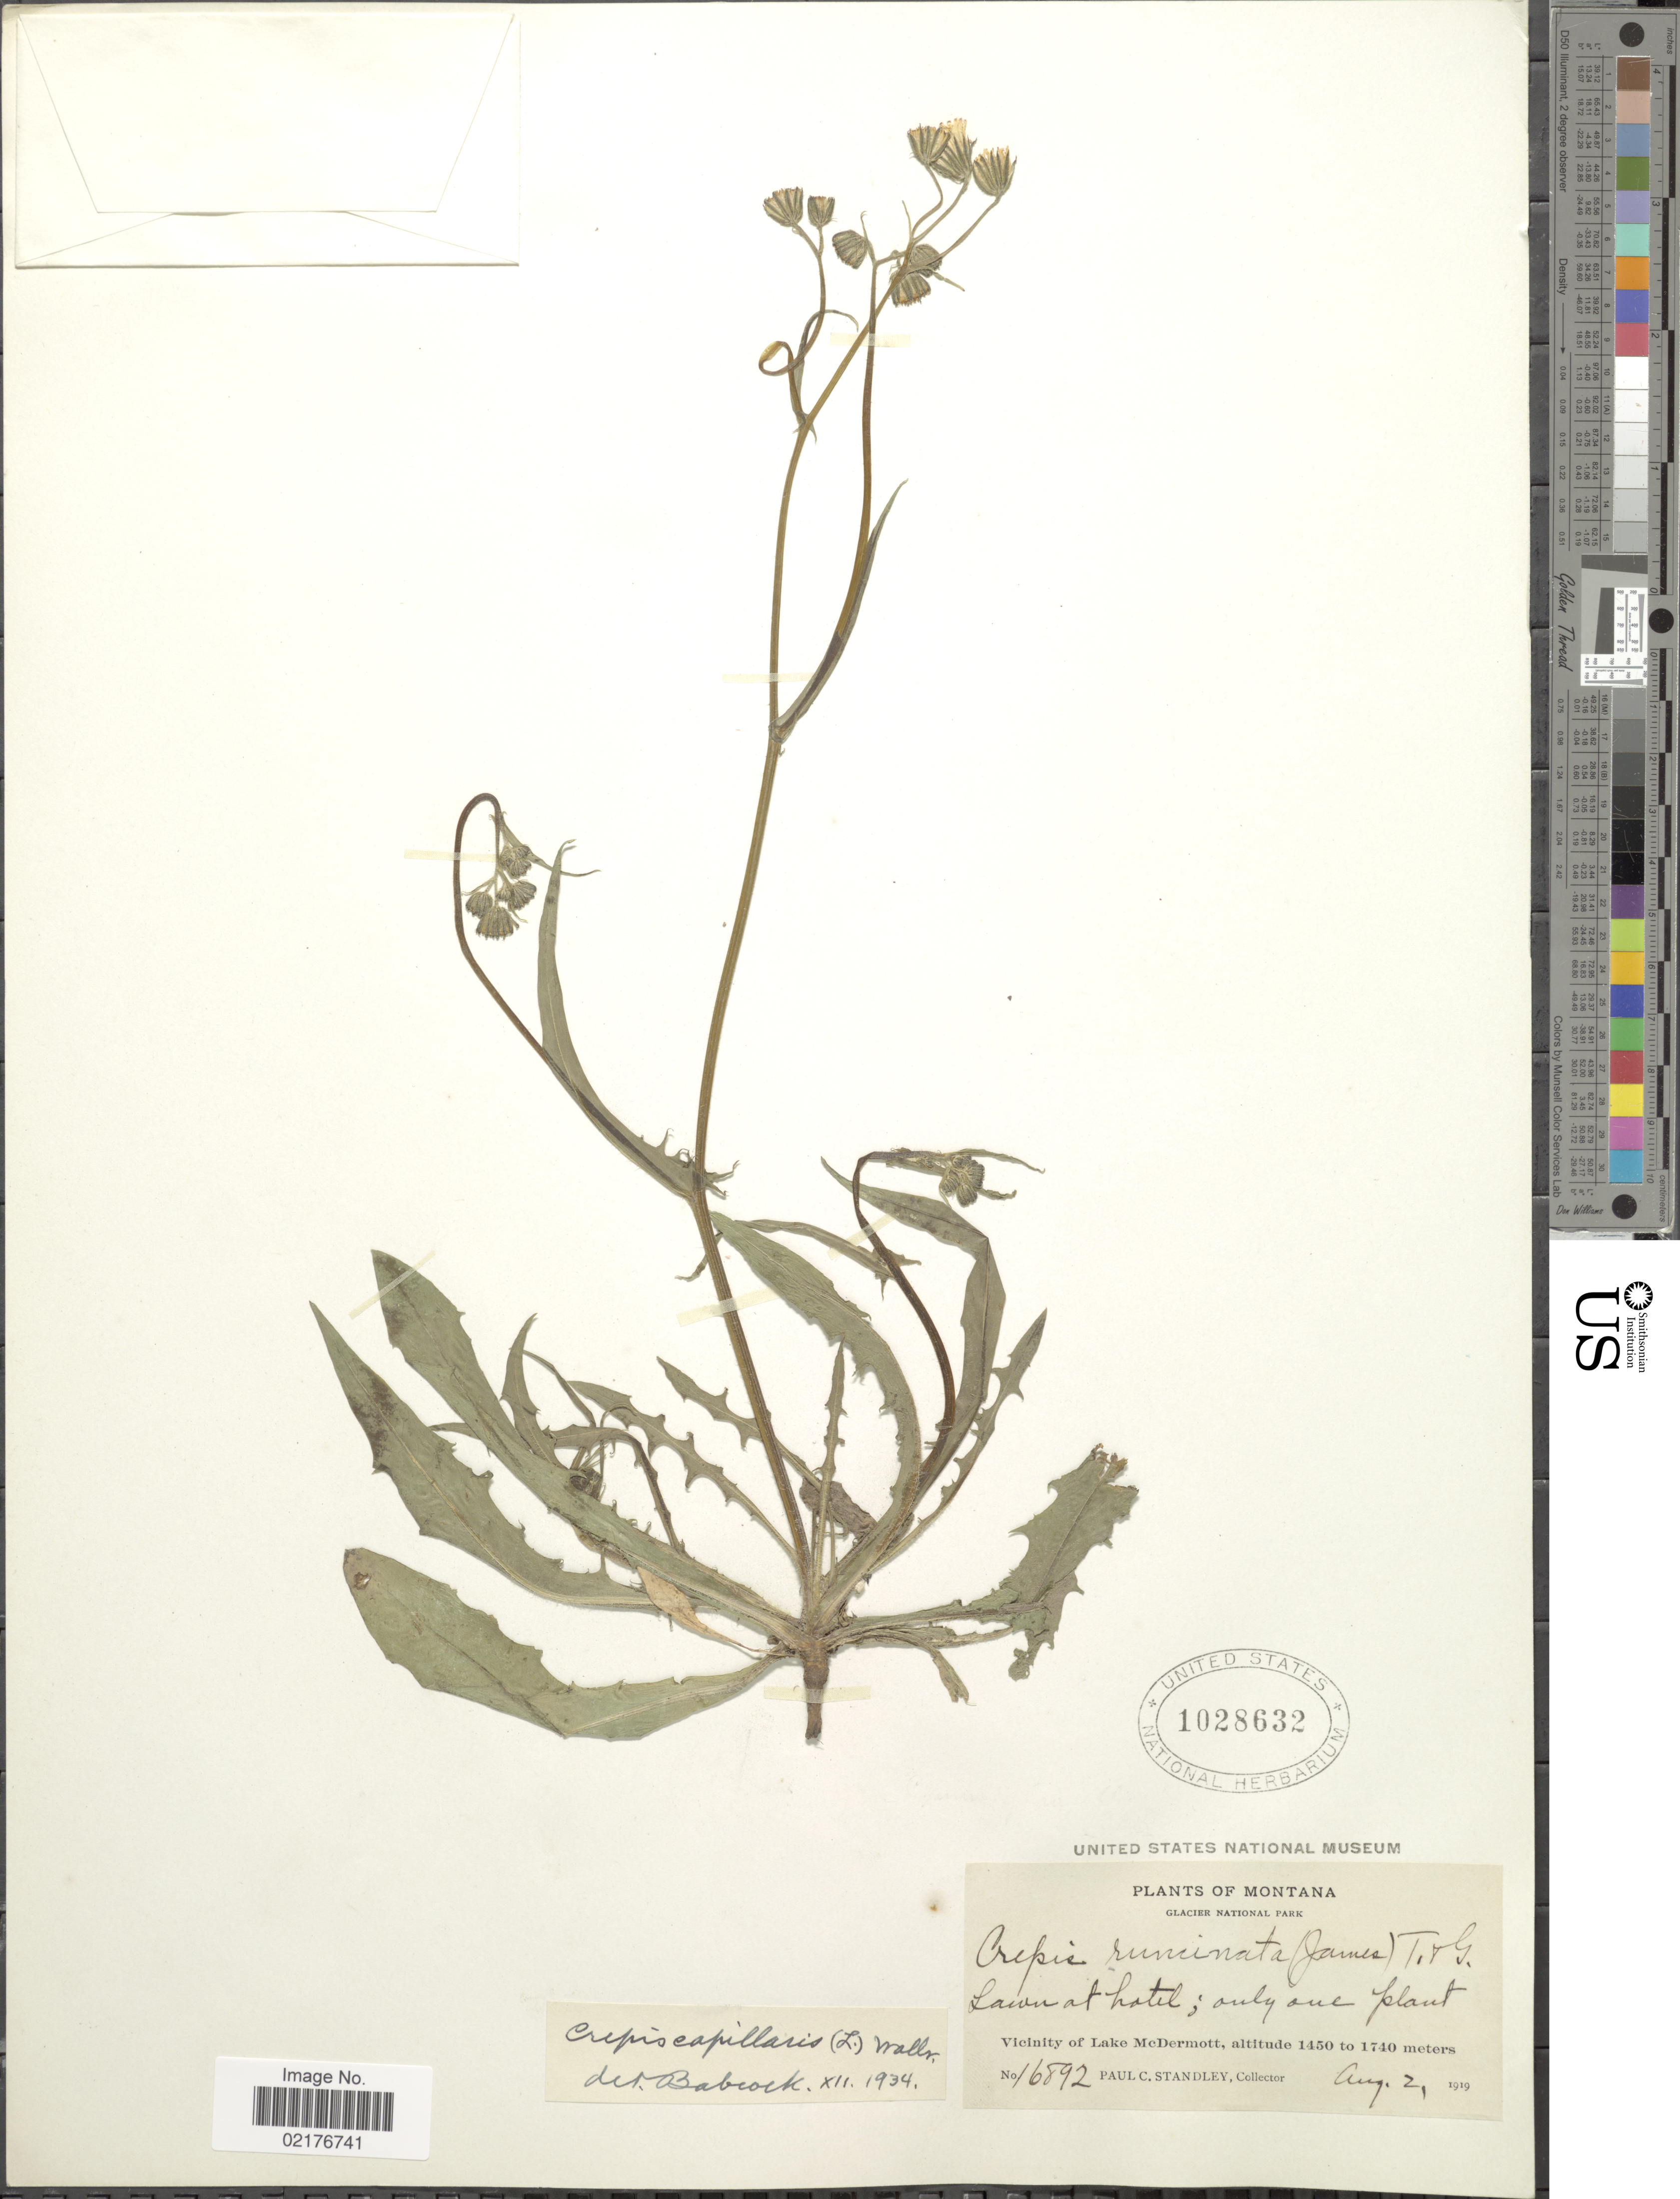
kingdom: Plantae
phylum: Tracheophyta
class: Magnoliopsida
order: Asterales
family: Asteraceae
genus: Crepis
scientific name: Crepis capillaris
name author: (L.) Wallr.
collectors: P. C. Standley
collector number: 16892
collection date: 1919-08-02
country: United States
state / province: Montana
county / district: Glacier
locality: Glacier National Park, Lawn at hotel, Vicinity of Lake McDermott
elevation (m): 1450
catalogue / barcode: US 1028632